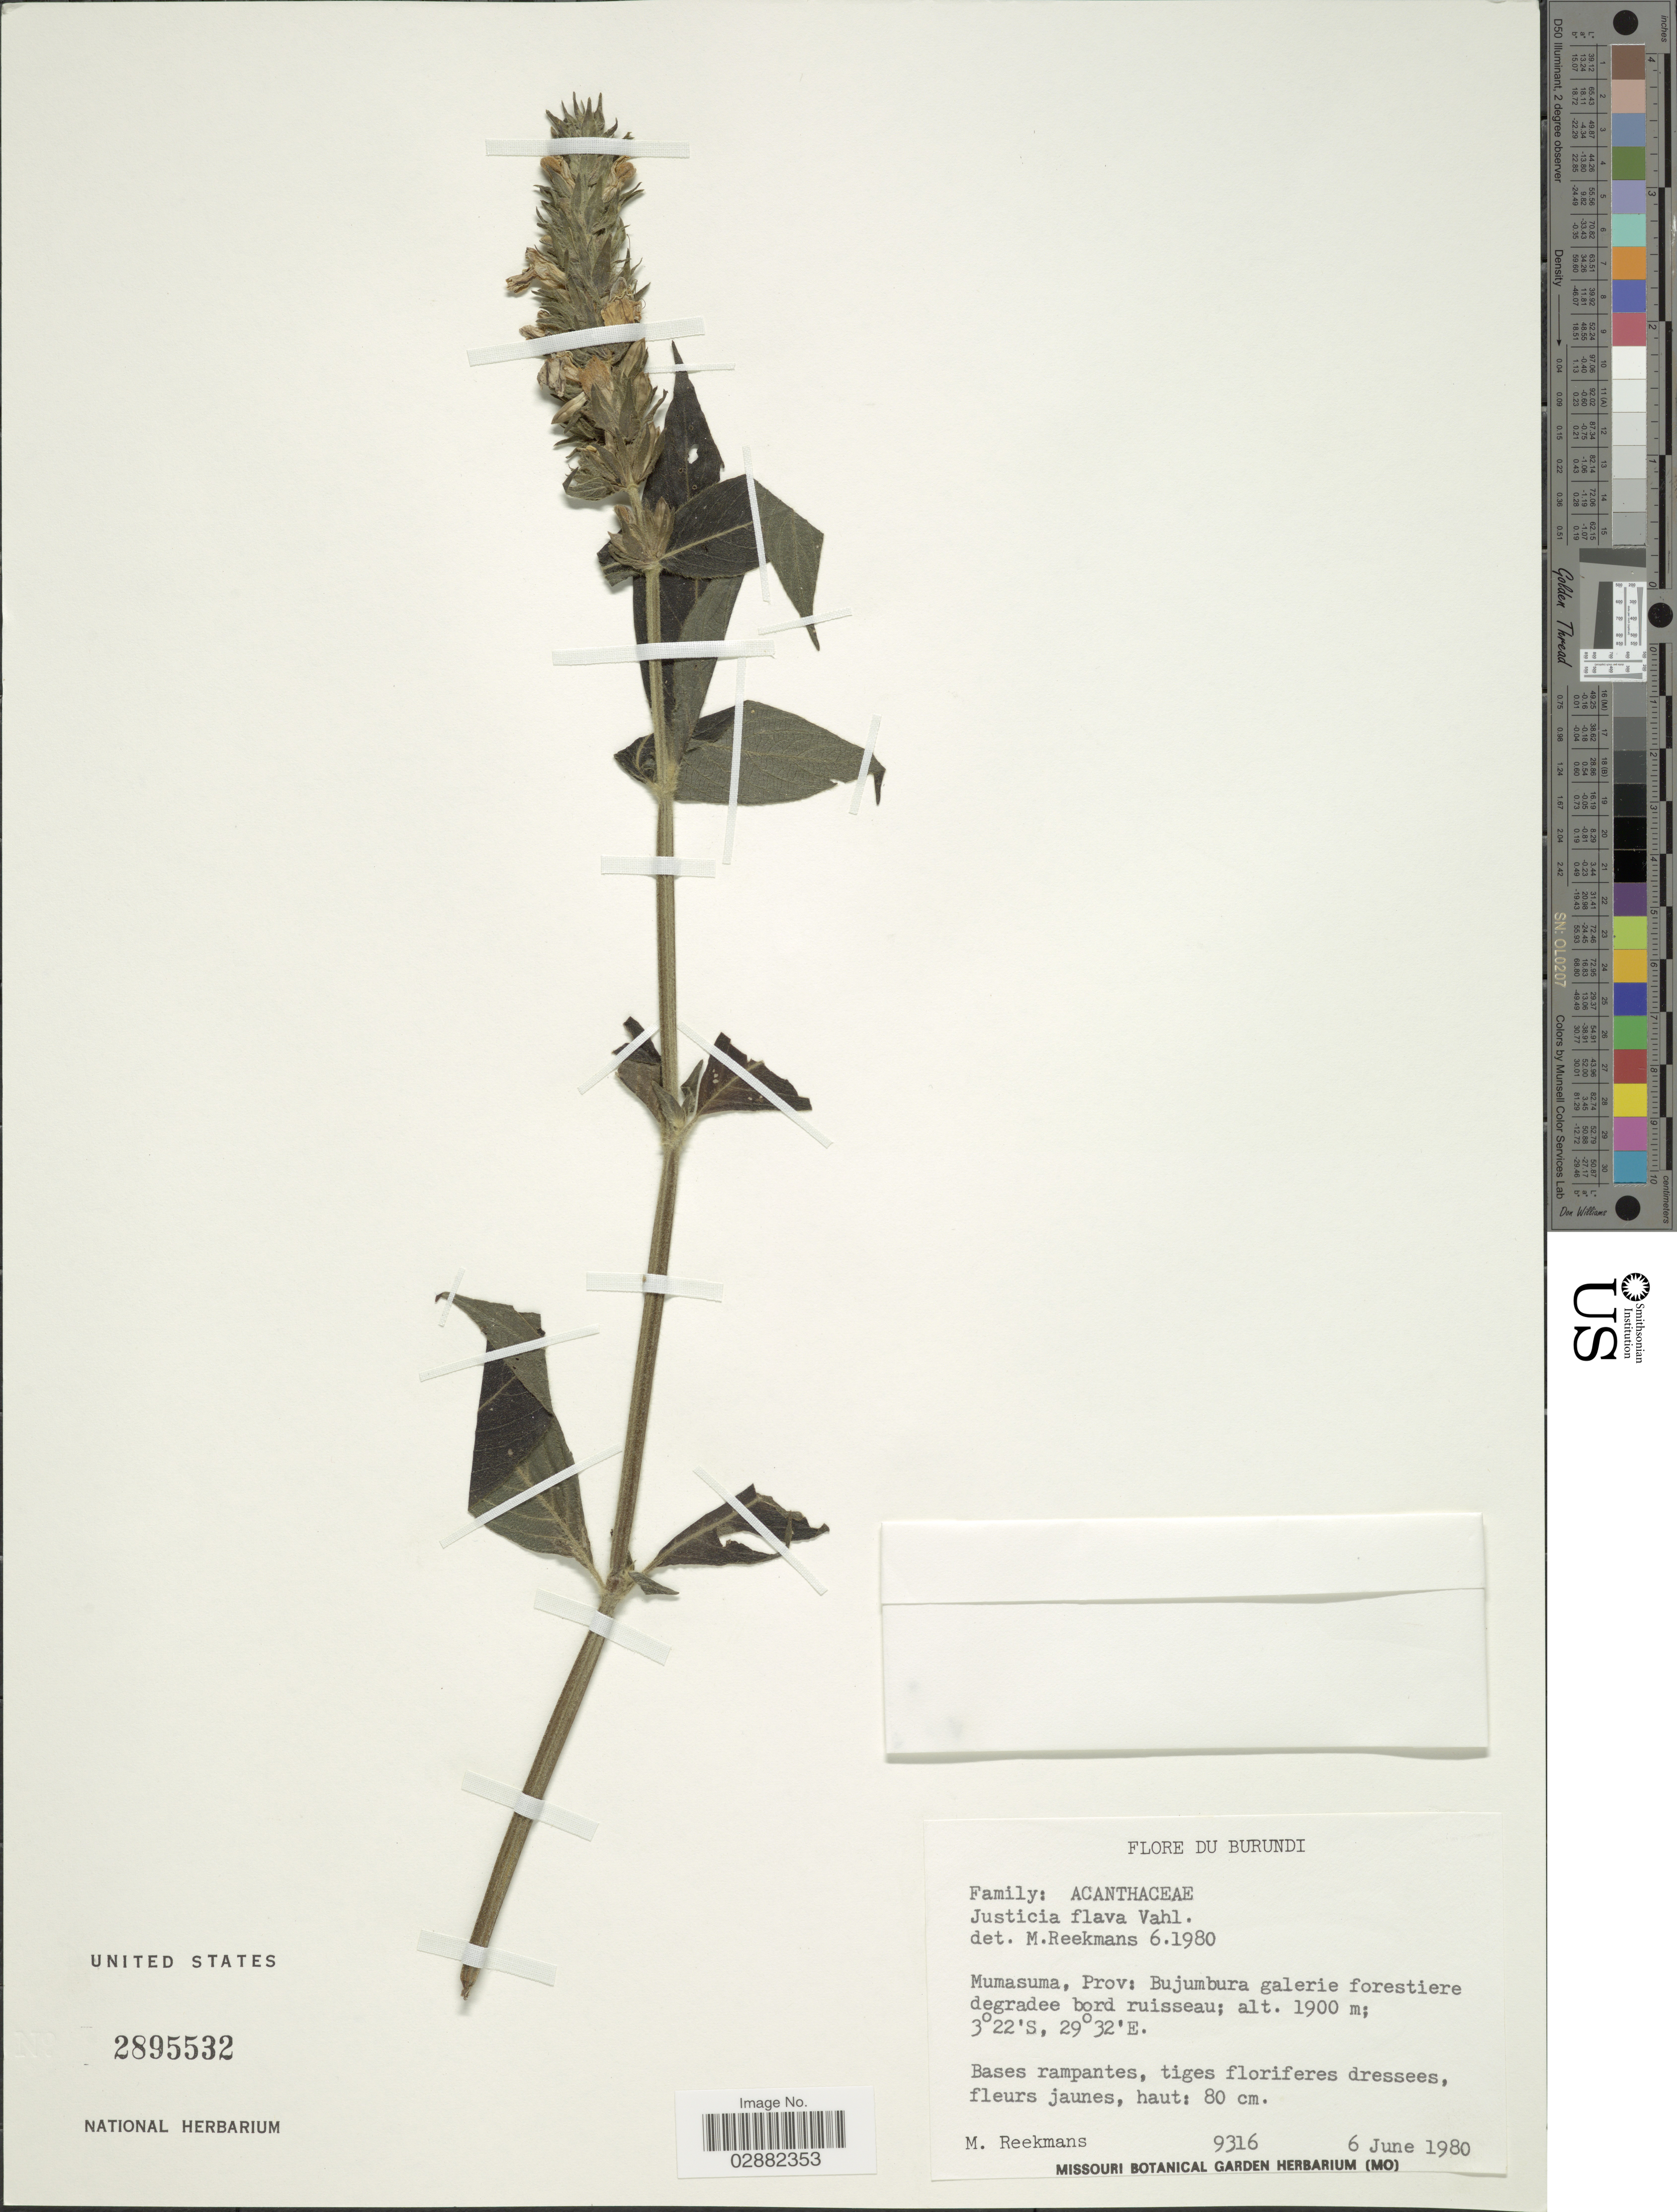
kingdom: Plantae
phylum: Tracheophyta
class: Magnoliopsida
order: Lamiales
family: Acanthaceae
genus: Justicia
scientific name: Justicia flava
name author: (Forssk.) Vahl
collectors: M. Reekmans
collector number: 9316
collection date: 1980-06-06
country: Burundi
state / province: Bujumura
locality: Mumasuma, Prov: Bujumbura.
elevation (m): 1900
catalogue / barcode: US 2895532